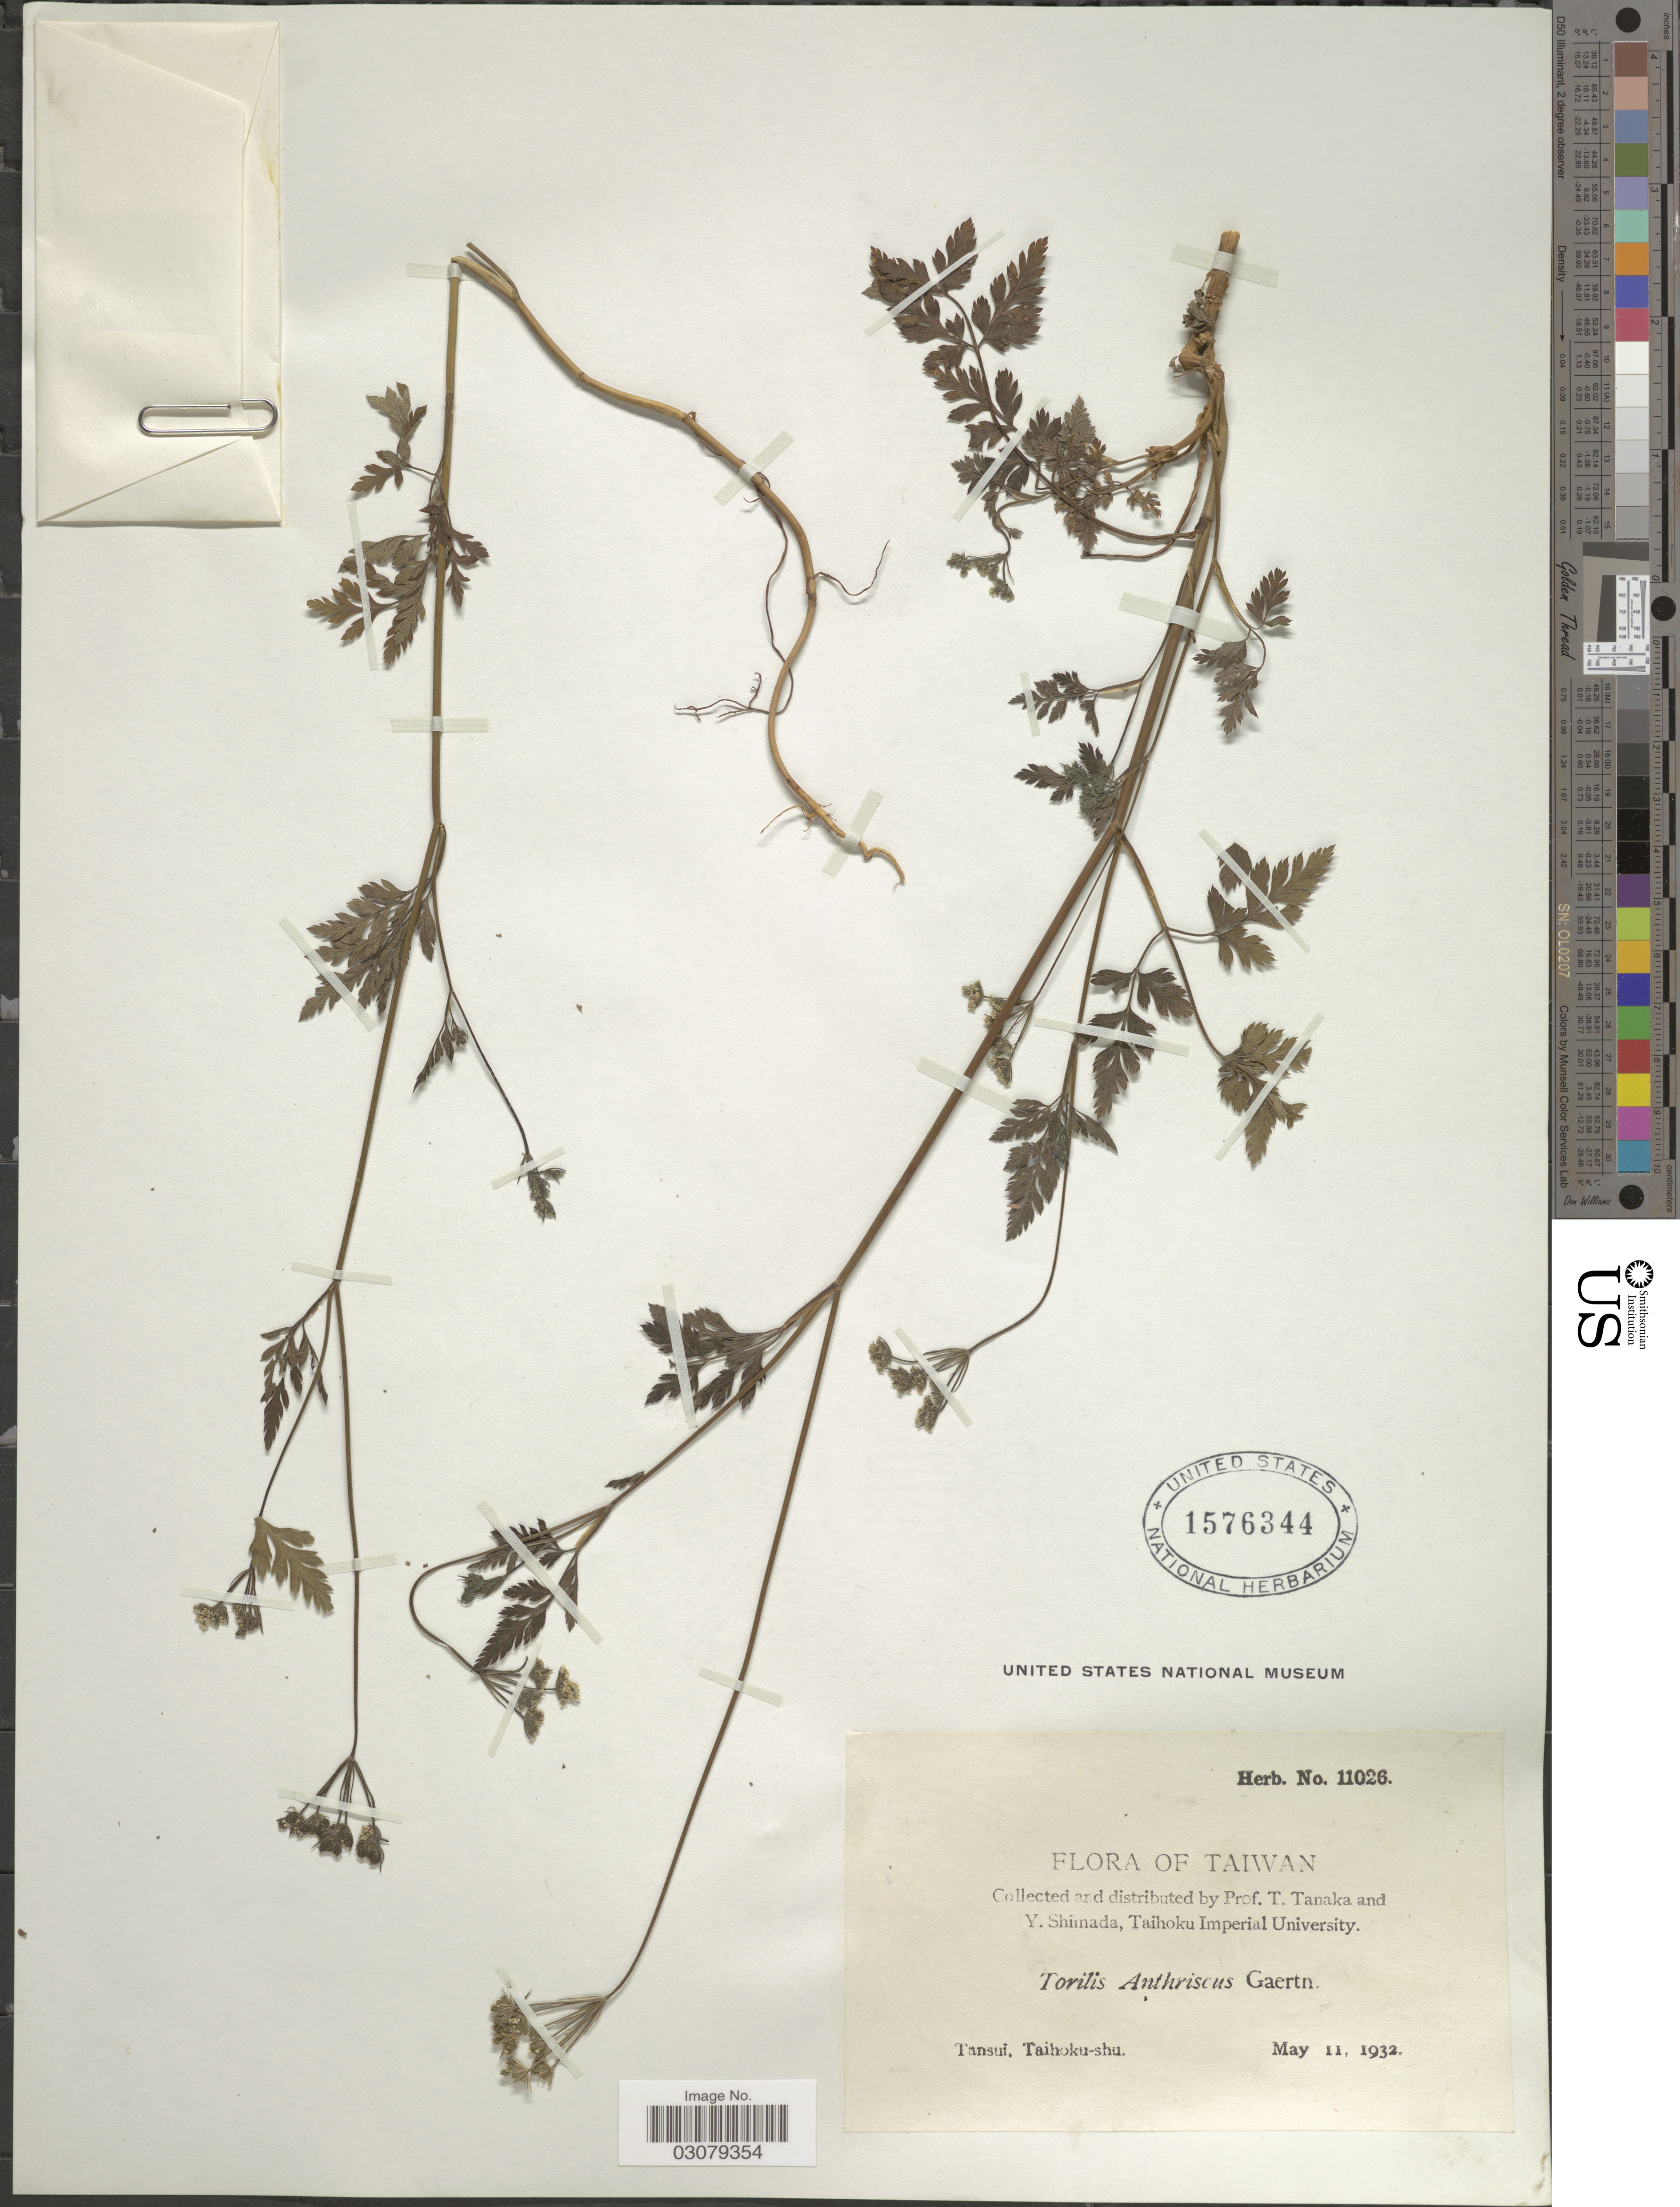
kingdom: Plantae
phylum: Tracheophyta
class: Magnoliopsida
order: Apiales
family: Apiaceae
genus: Torilis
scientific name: Torilis japonica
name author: (Houtt.) DC.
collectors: T. Tanaka & Y. Shimada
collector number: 11026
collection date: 1932-05-11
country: Taiwan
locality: Tansui, Taihoku-shu.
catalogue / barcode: US 1576344